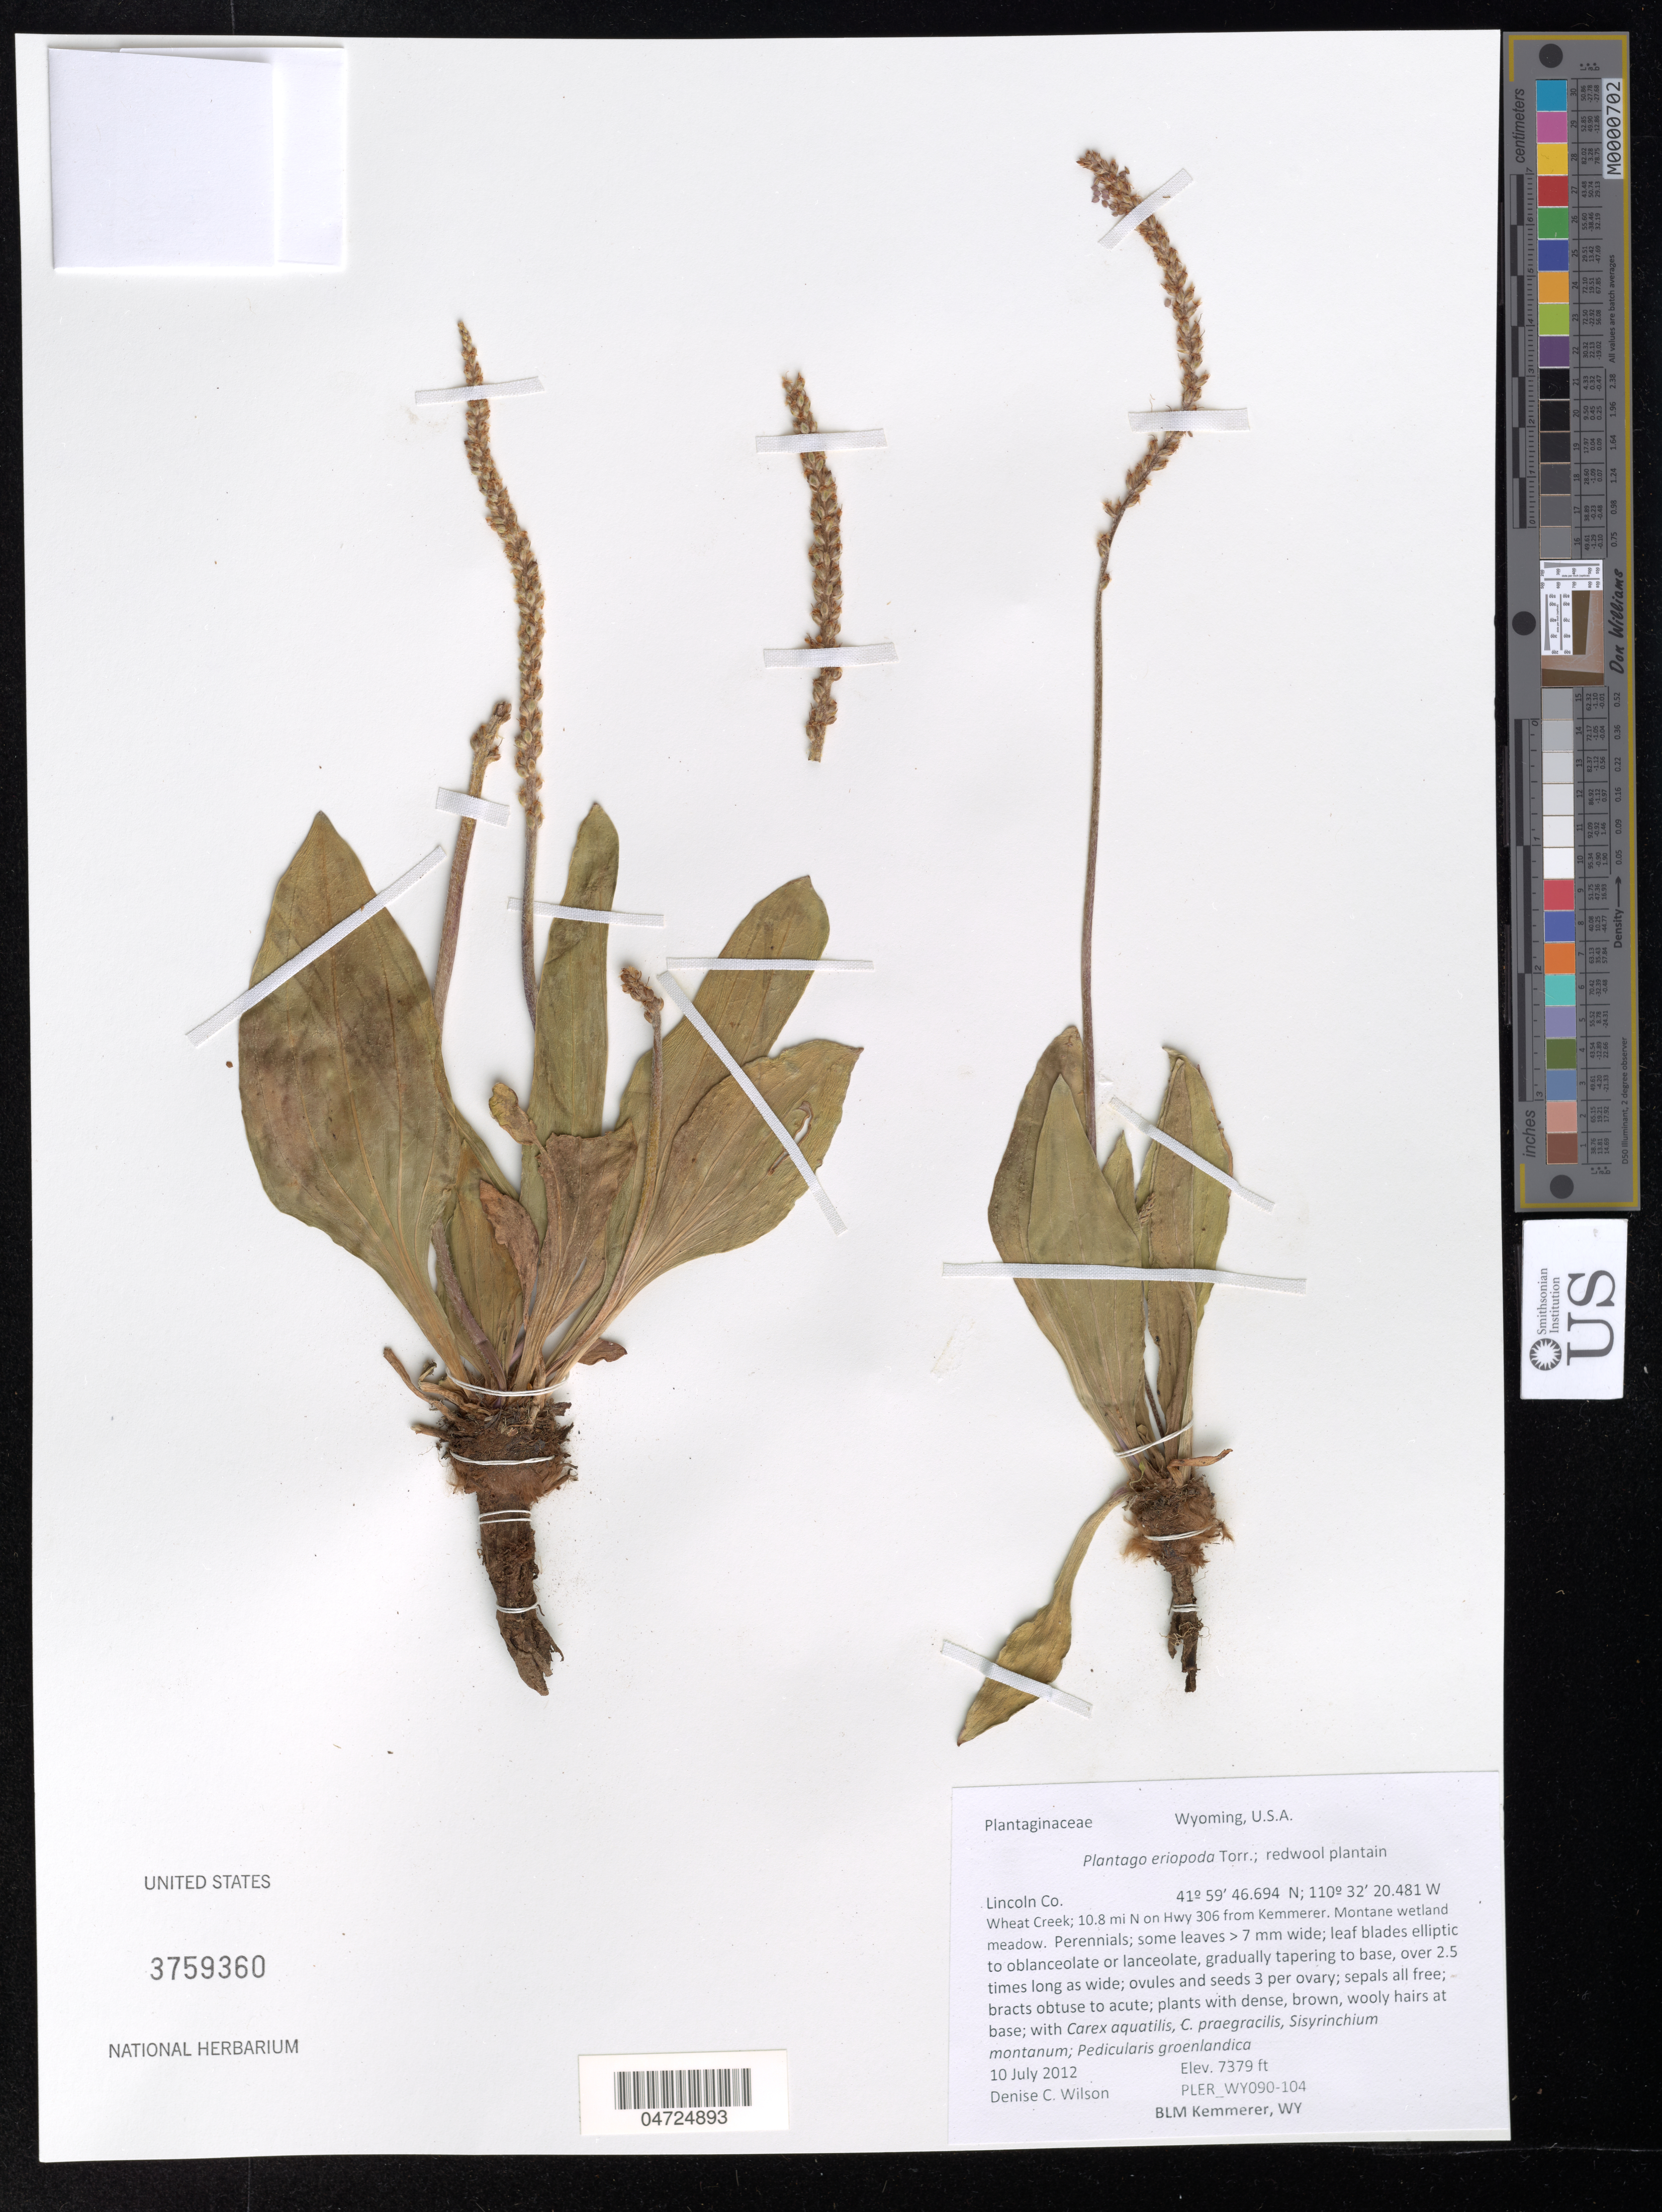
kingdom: Plantae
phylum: Tracheophyta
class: Magnoliopsida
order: Lamiales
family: Plantaginaceae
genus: Plantago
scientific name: Plantago eriopoda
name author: Torr.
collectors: D. Wilson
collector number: PLER-WY090-104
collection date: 2012-07-10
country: United States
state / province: Wyoming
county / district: Lincoln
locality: Lincoln Co. Wheat Creek; 10.8 mi N on Hwy 306 from Kemmerer.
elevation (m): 2249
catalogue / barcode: US 3759360